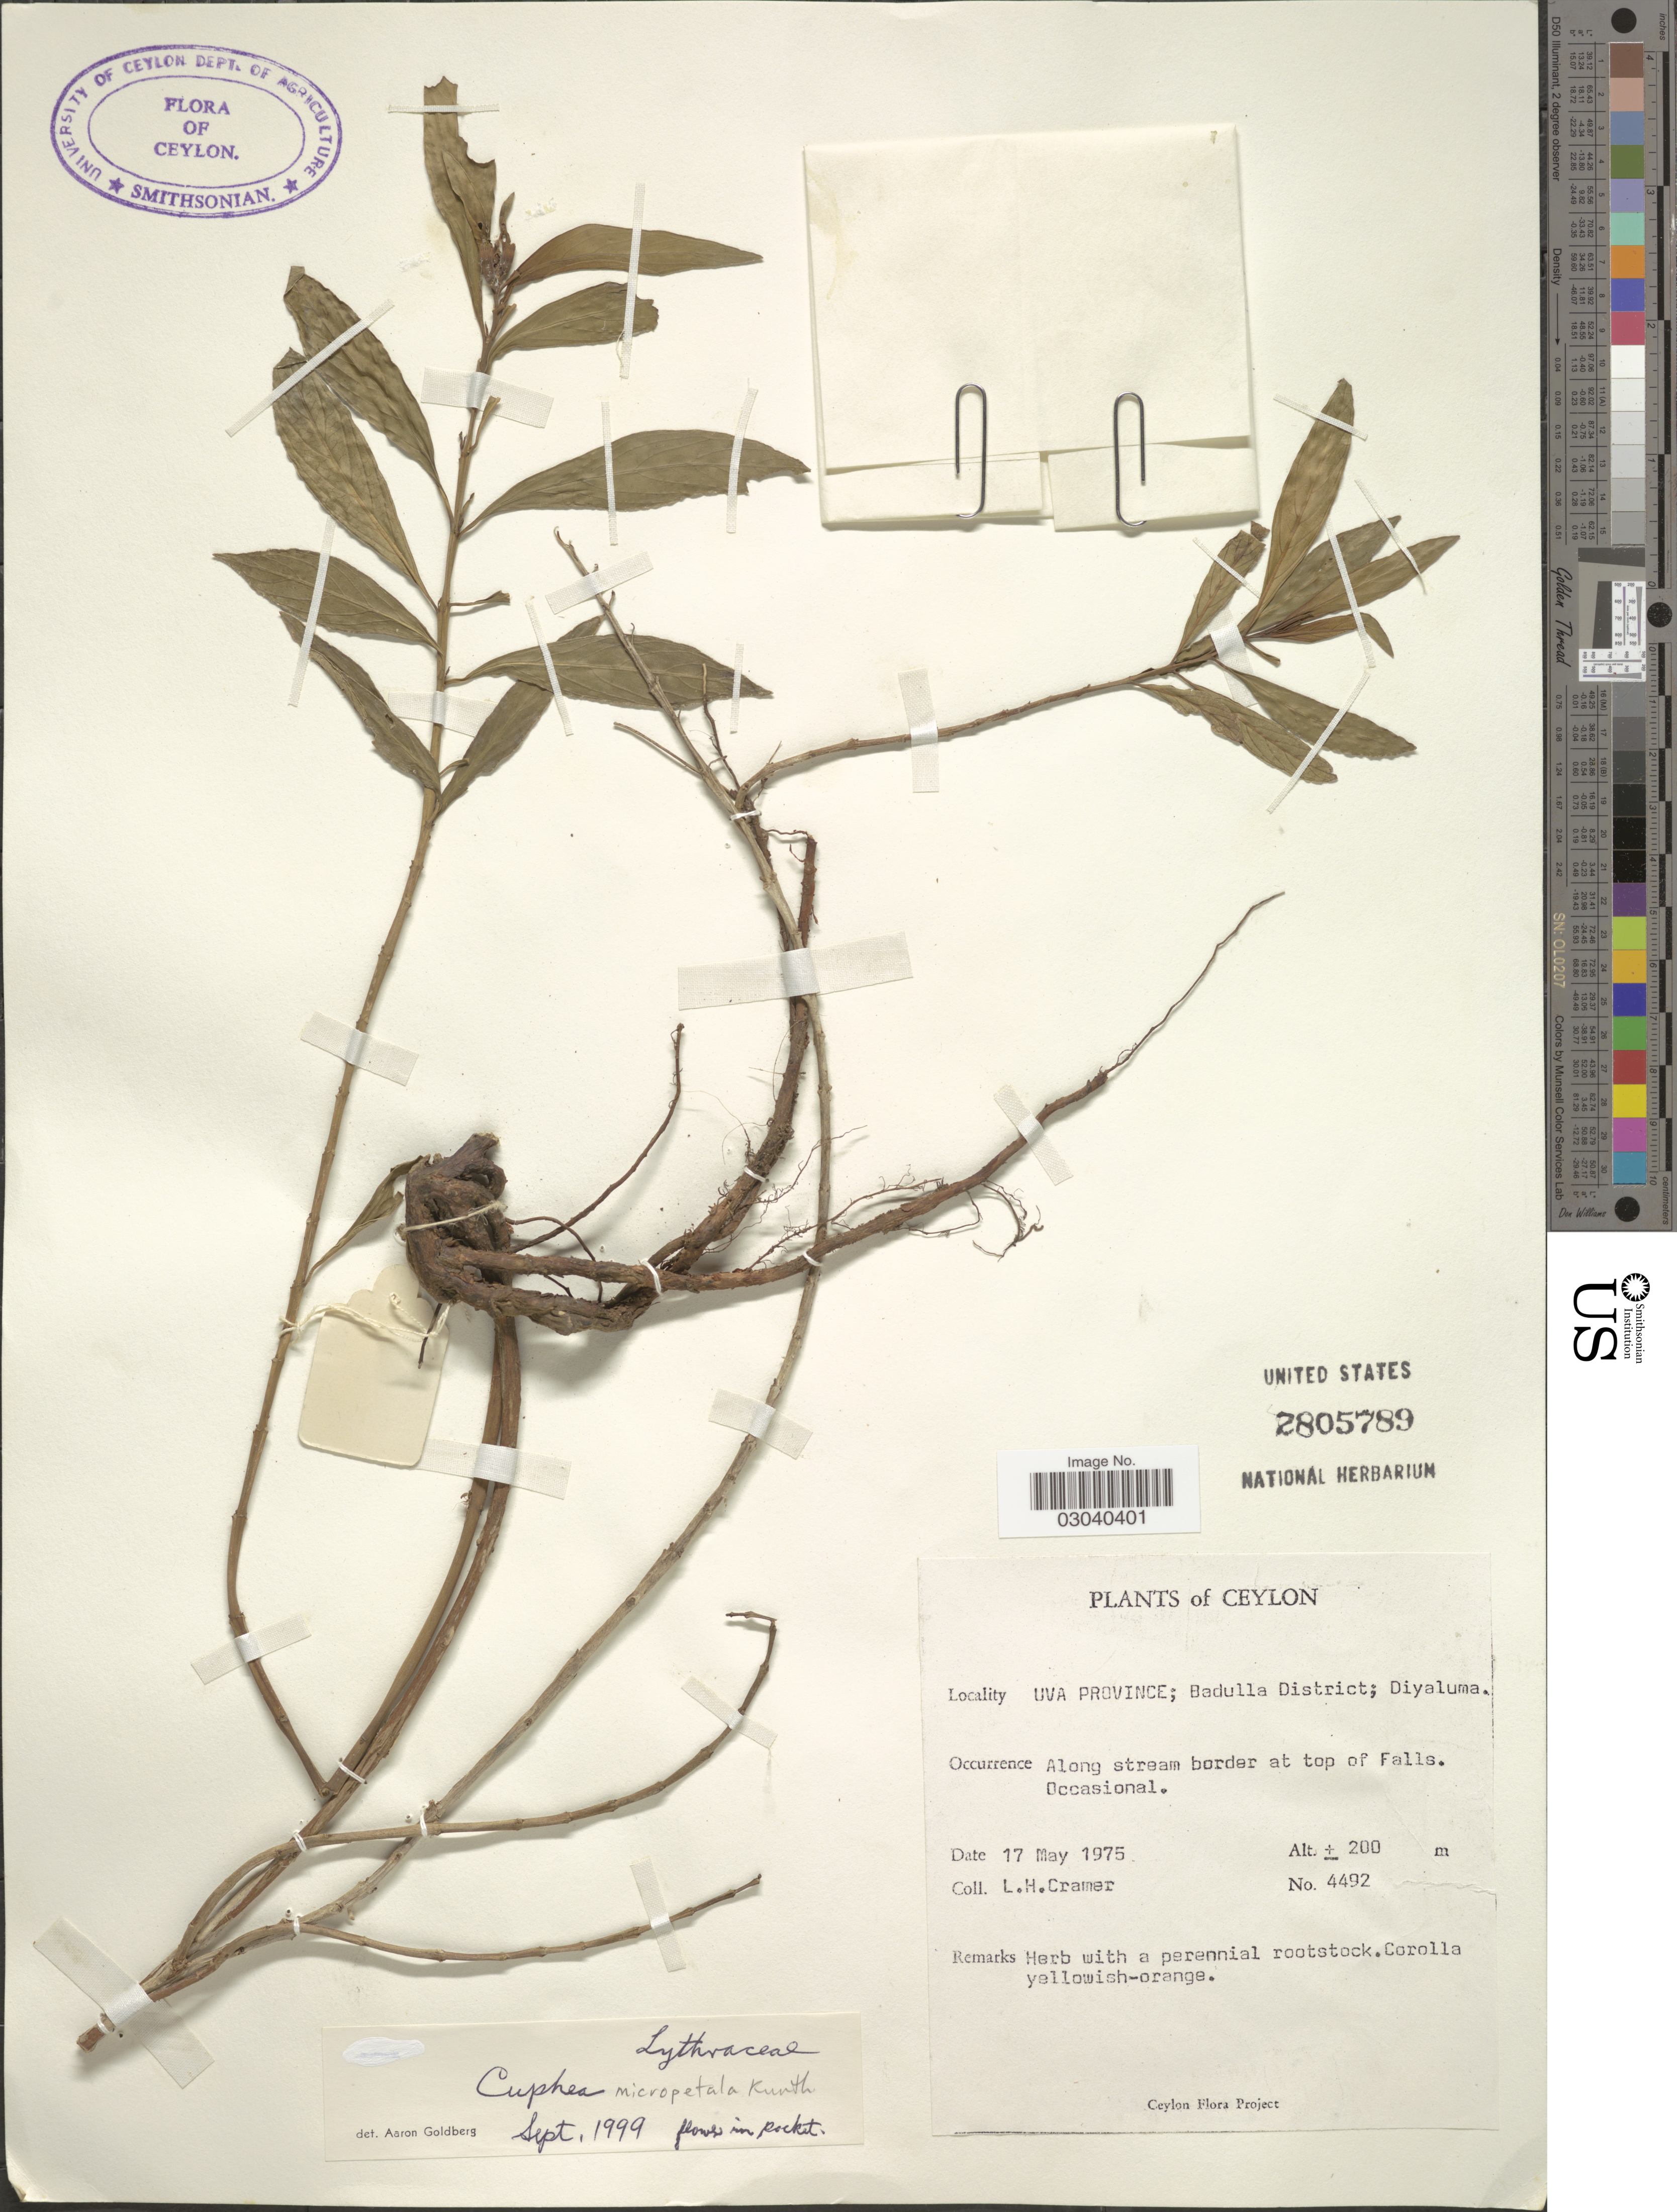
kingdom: Plantae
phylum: Tracheophyta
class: Magnoliopsida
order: Myrtales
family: Lythraceae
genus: Cuphea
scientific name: Cuphea micropetala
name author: Kunth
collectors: L. H. Cramer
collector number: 4492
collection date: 1975-05-17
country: Sri Lanka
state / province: Uva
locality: Ceylon. Badulla District; Diyaluma. Along stream border at top of Falls.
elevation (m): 200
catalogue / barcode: US 2805789